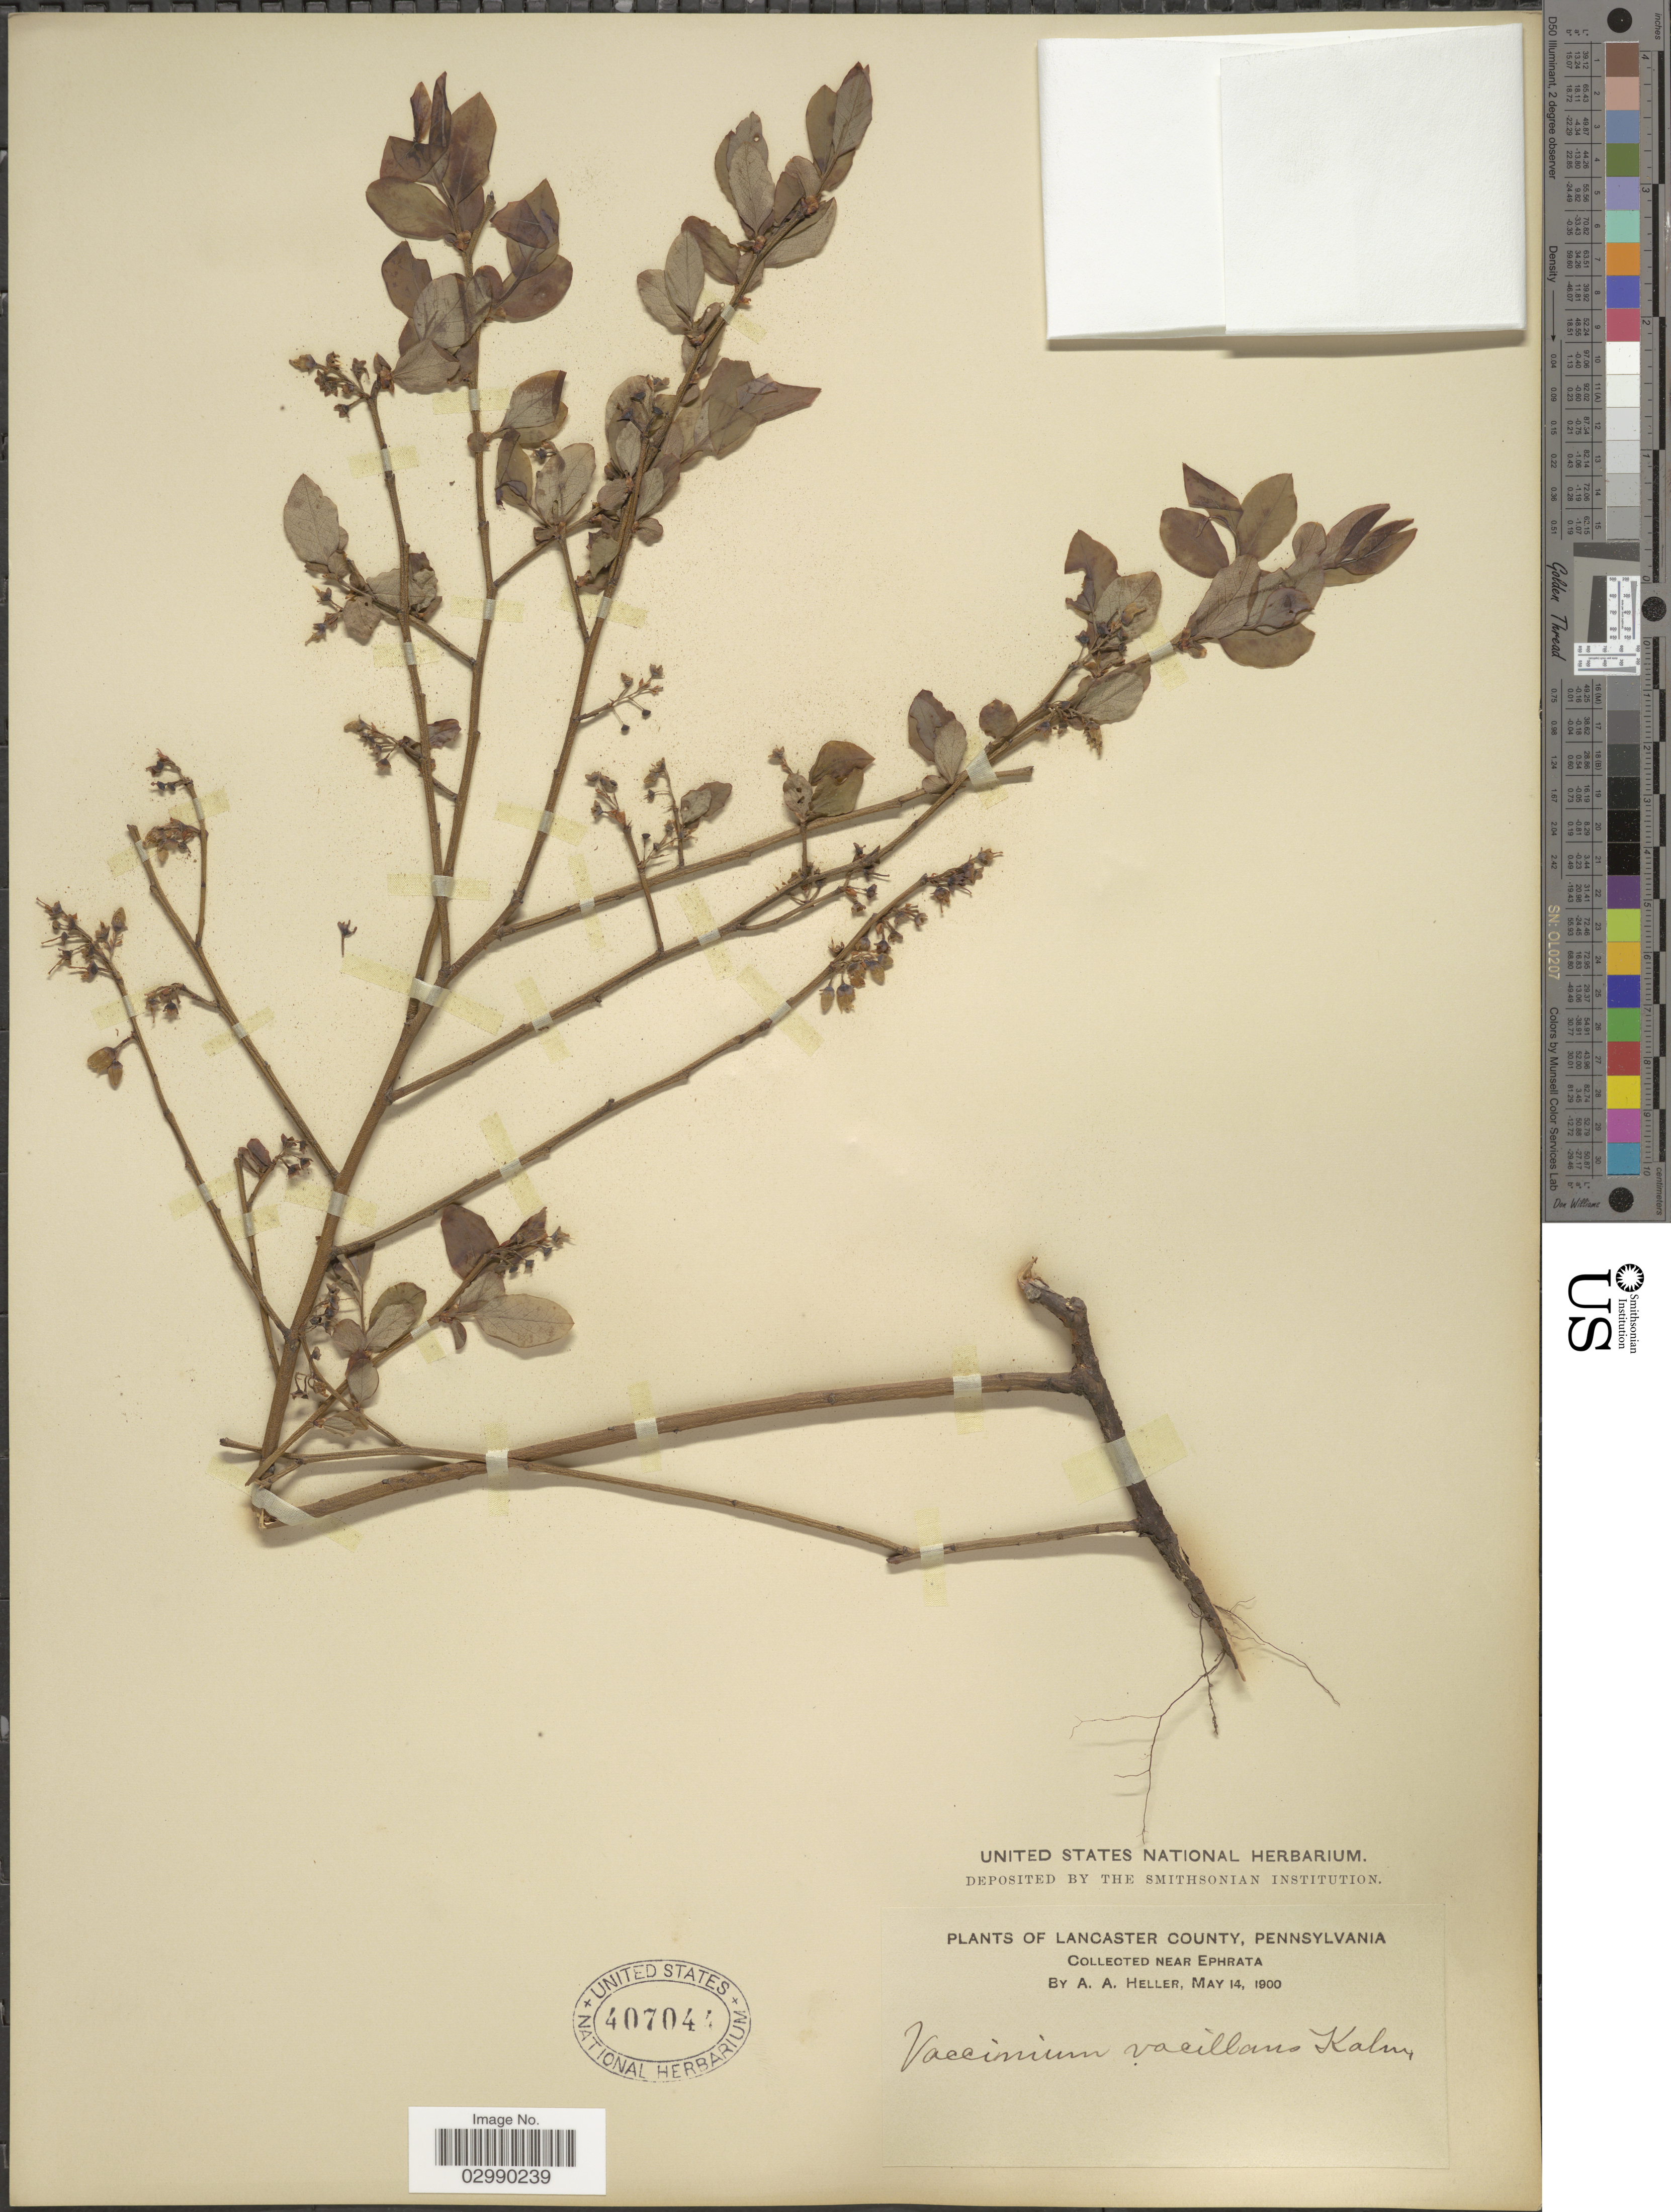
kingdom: Plantae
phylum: Tracheophyta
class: Magnoliopsida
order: Ericales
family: Ericaceae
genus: Vaccinium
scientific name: Vaccinium vacillans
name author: Kalm ex Torr.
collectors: A. A. Heller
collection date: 1900-05-14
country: United States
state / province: Pennsylvania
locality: Lancaster County, near Ephrata.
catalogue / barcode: US 407044